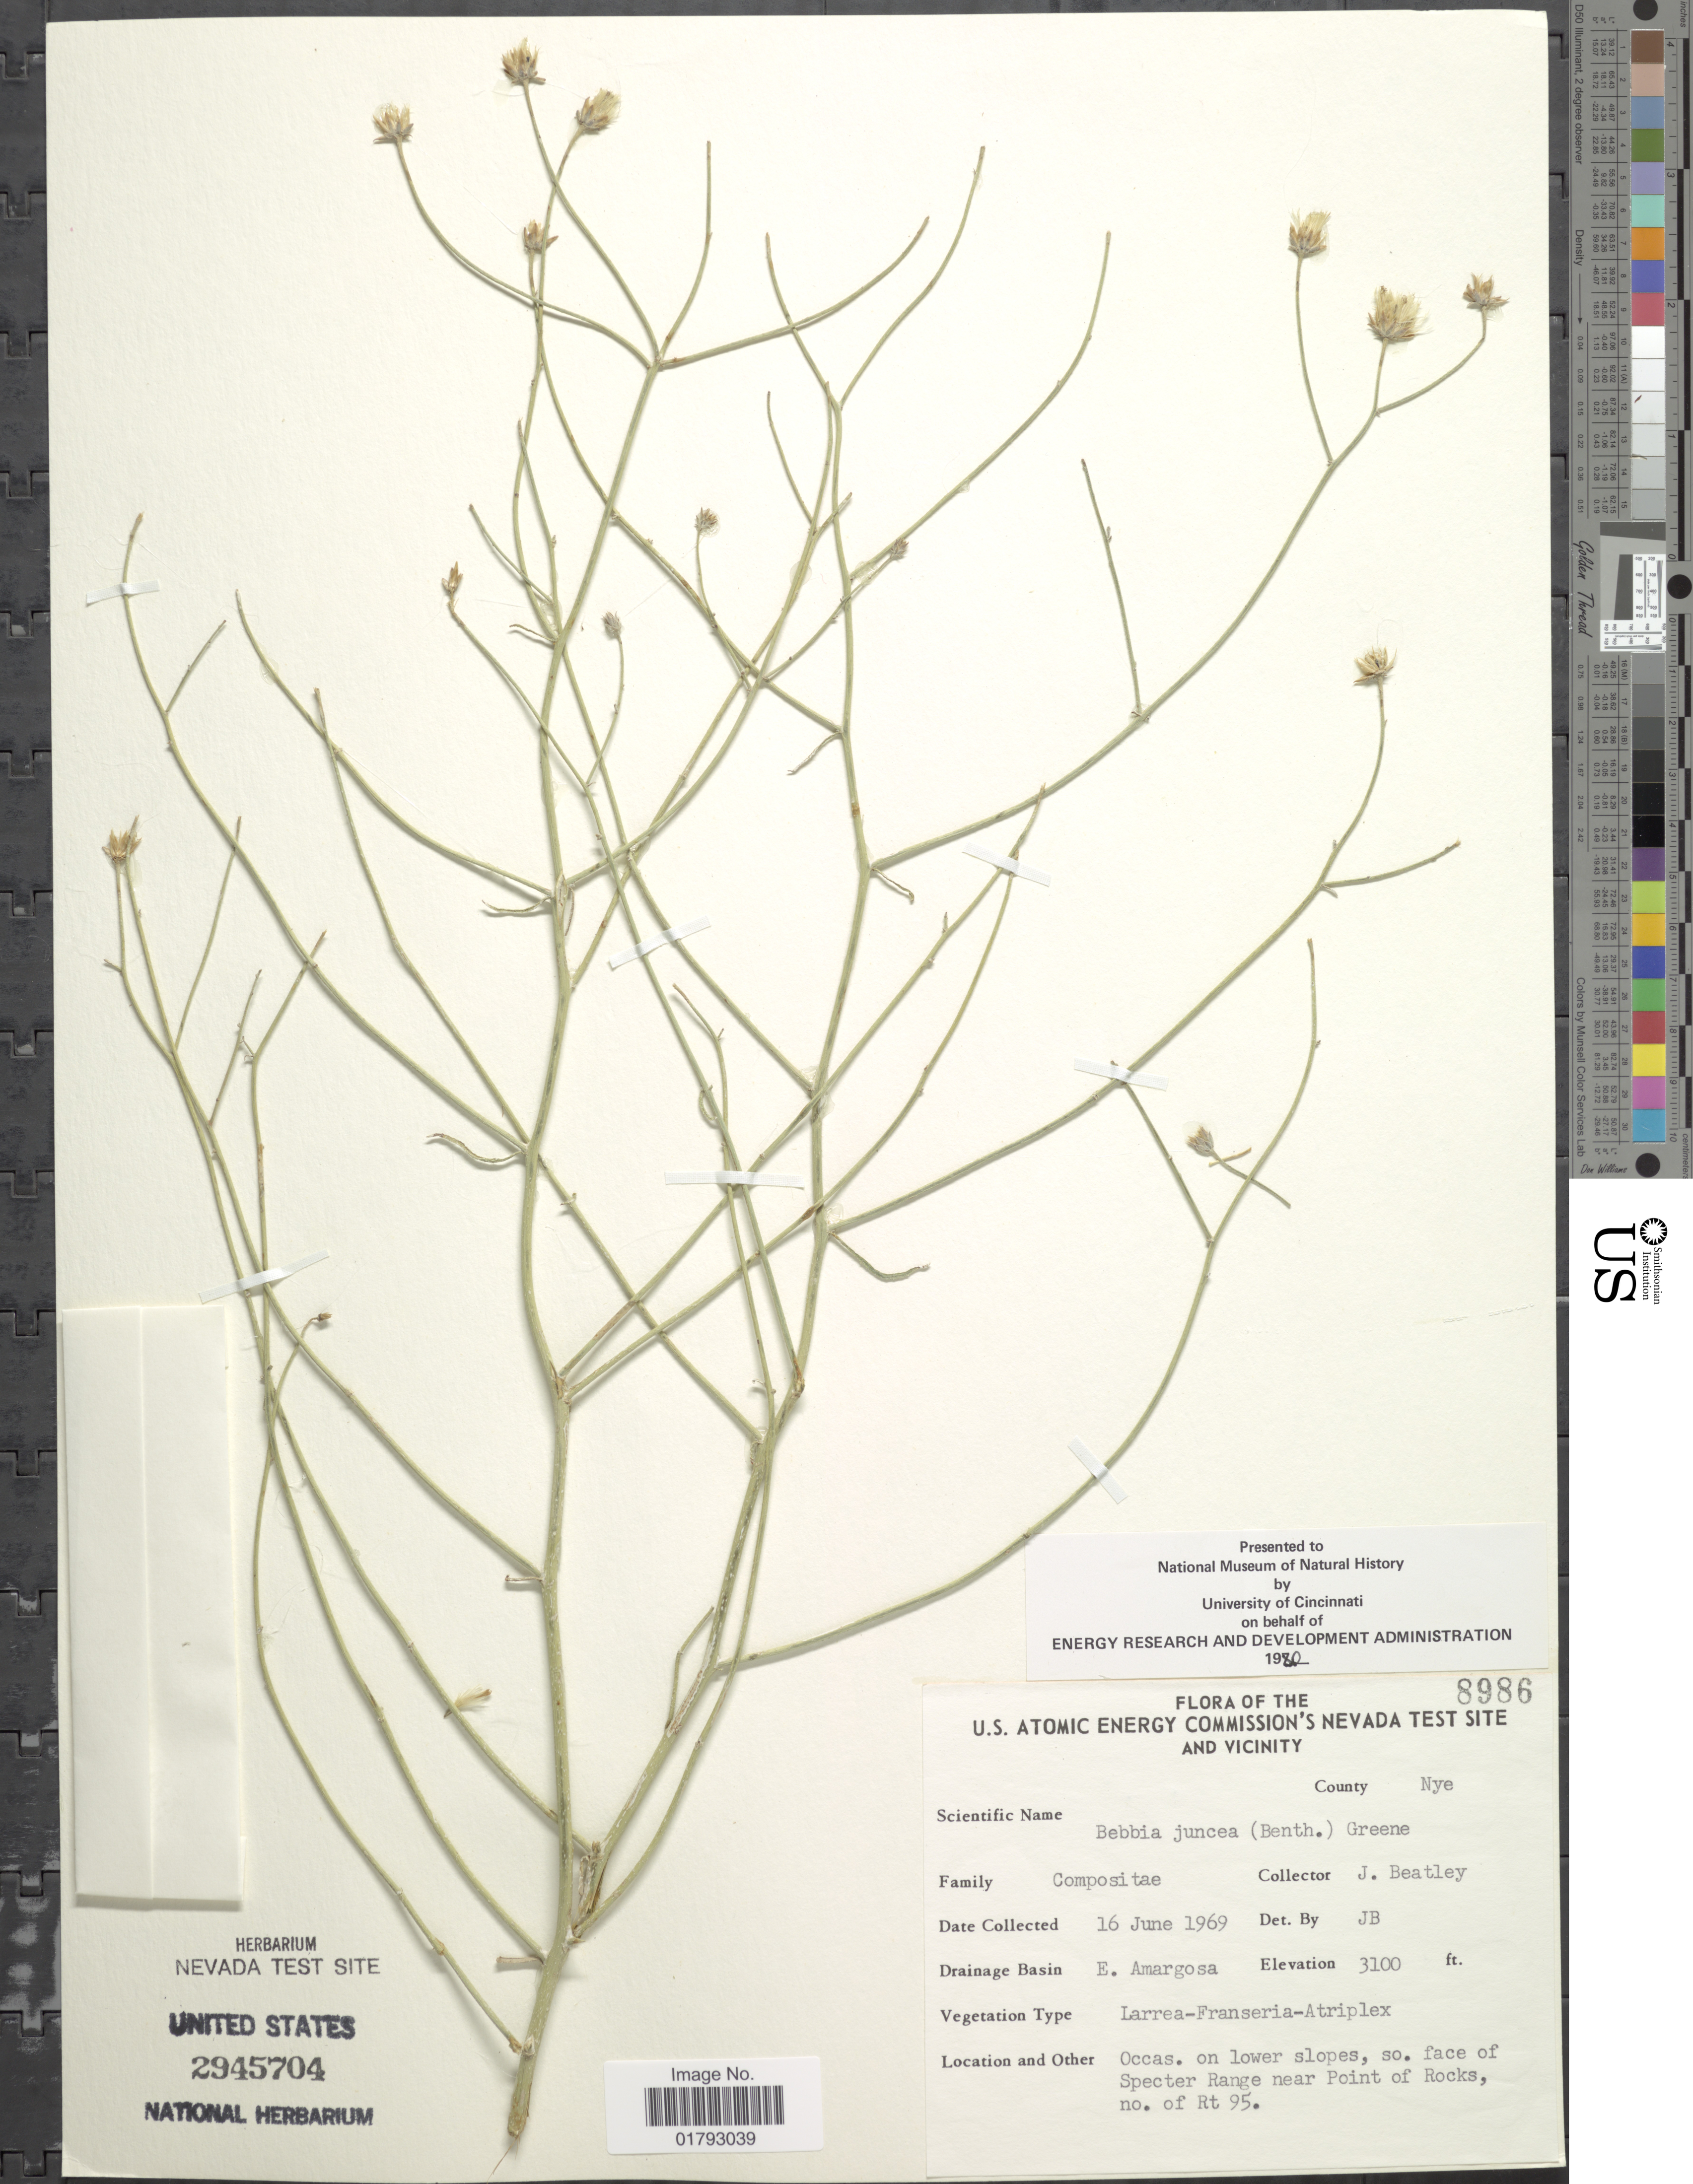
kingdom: Plantae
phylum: Tracheophyta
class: Magnoliopsida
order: Asterales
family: Asteraceae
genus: Bebbia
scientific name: Bebbia juncea var. aspera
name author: Greene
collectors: J. C. Beatley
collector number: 8986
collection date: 1969-06-16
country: United States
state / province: Nevada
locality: U.S.Atomic Energy Commission's Nevada Test site and vicinity. Drainage Basin E. Amargosa. So. Face of Specter Range near Point of Rocks no. of Rt. 95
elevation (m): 945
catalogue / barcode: US 2945704